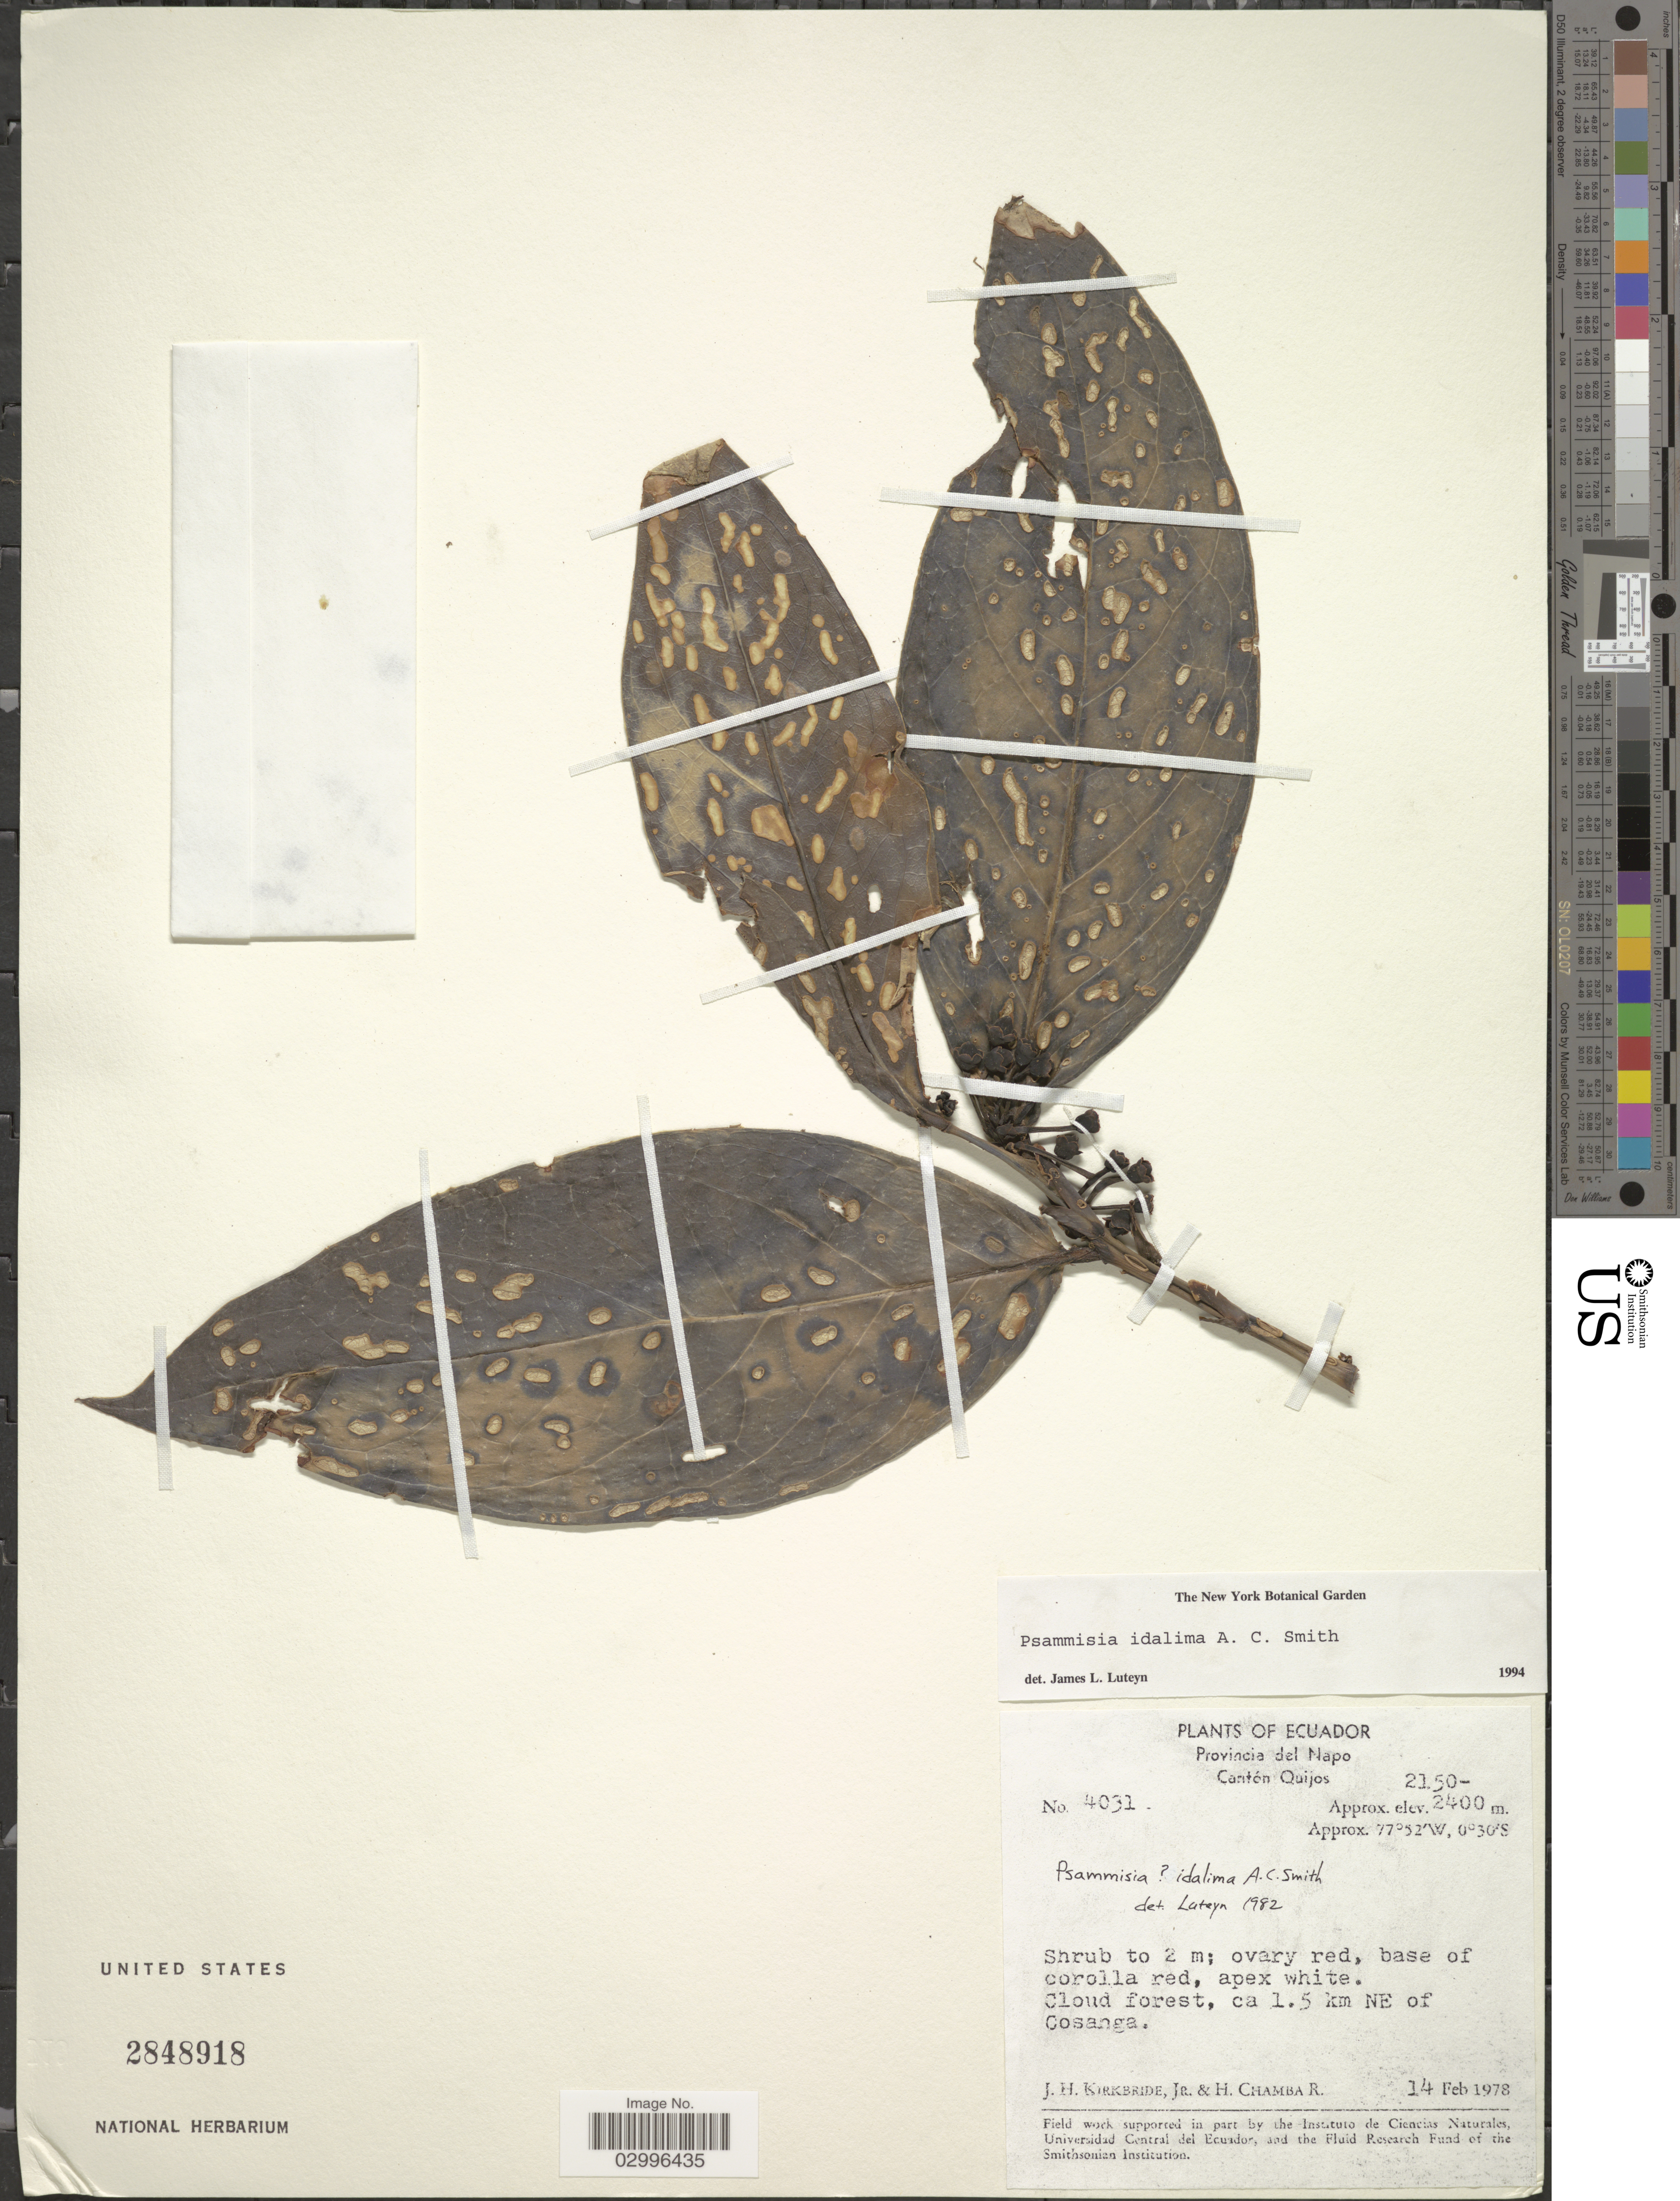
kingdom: Plantae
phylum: Tracheophyta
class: Magnoliopsida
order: Ericales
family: Ericaceae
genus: Psammisia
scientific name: Psammisia idalima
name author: A.C. Sm.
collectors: J. H. Kirkbride & H. Chamba R.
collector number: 4031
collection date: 1978-02-14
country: Ecuador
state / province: Napo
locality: Cantón Quijos. Cloud forest, ca 1.5 km NE of Cosanga.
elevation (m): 2150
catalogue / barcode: US 2848918